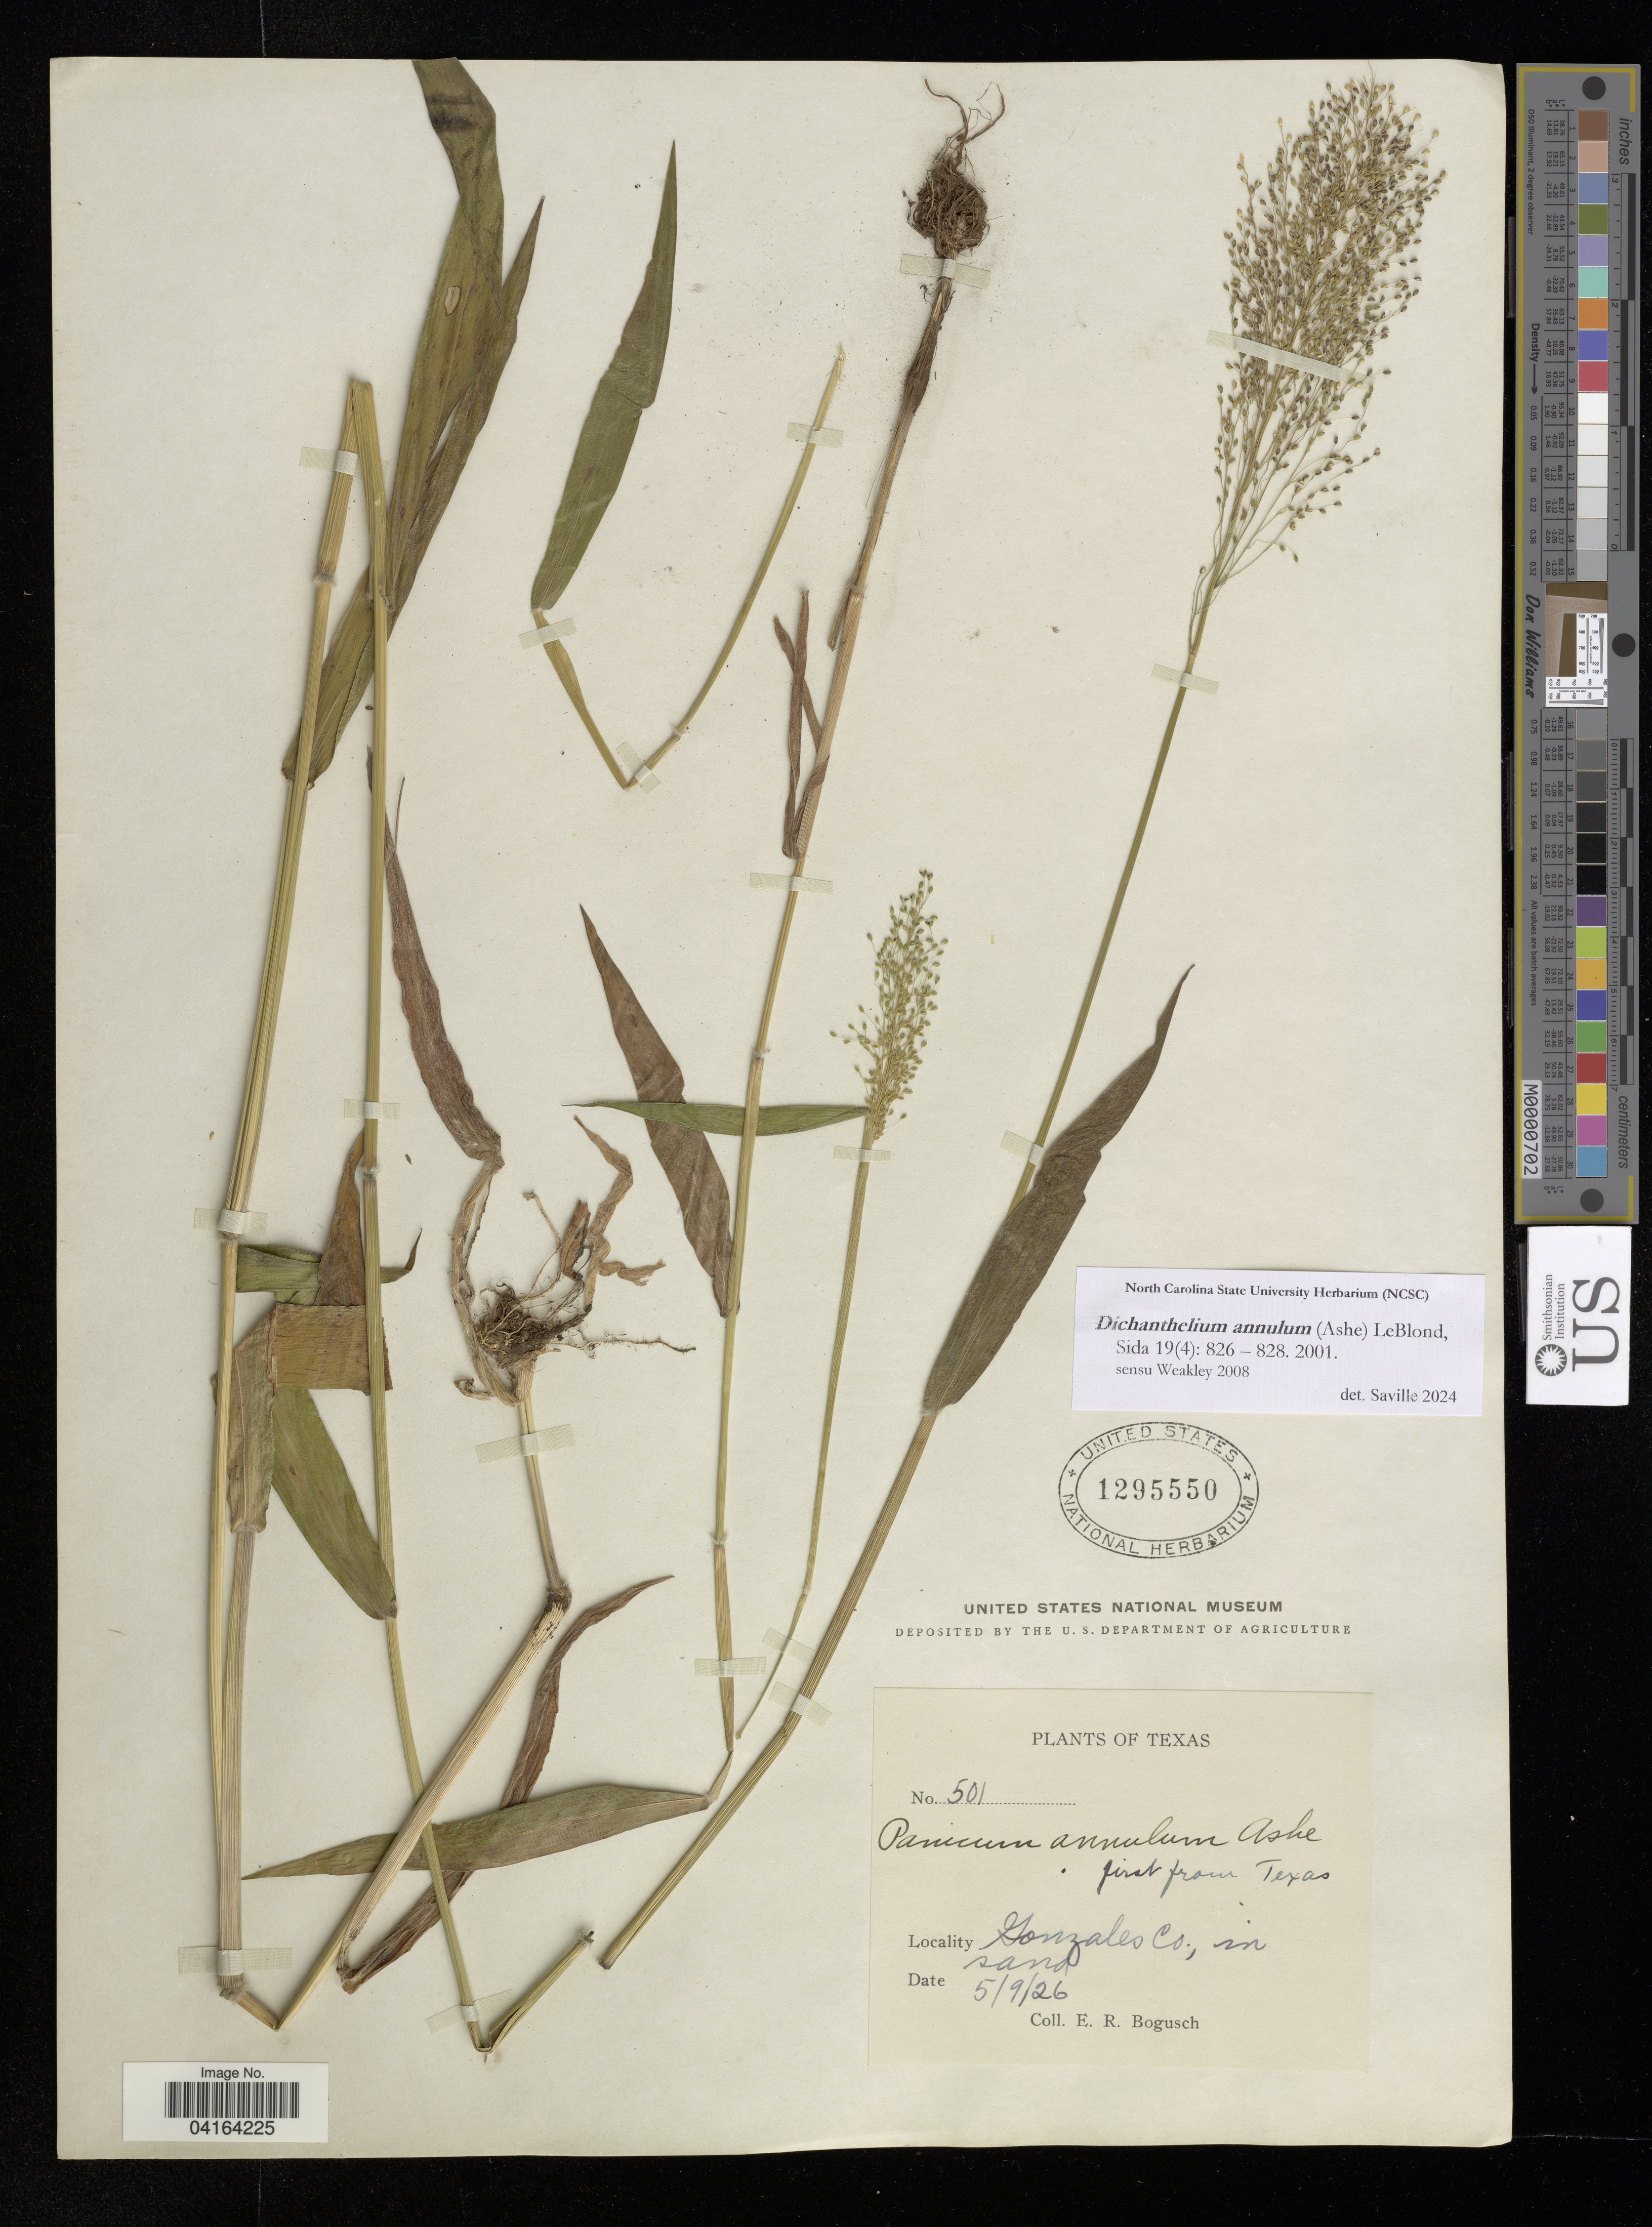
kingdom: Plantae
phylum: Tracheophyta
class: Liliopsida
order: Poales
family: Poaceae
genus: Dichanthelium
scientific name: Dichanthelium annulum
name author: (Ashe) LeBlond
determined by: Saville, A. C., (NCSC), North Carolina State University (UNITED STATES)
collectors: E. Bogush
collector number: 501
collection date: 1926-09-05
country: United States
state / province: Texas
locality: Honzales Co.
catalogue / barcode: US 1295550